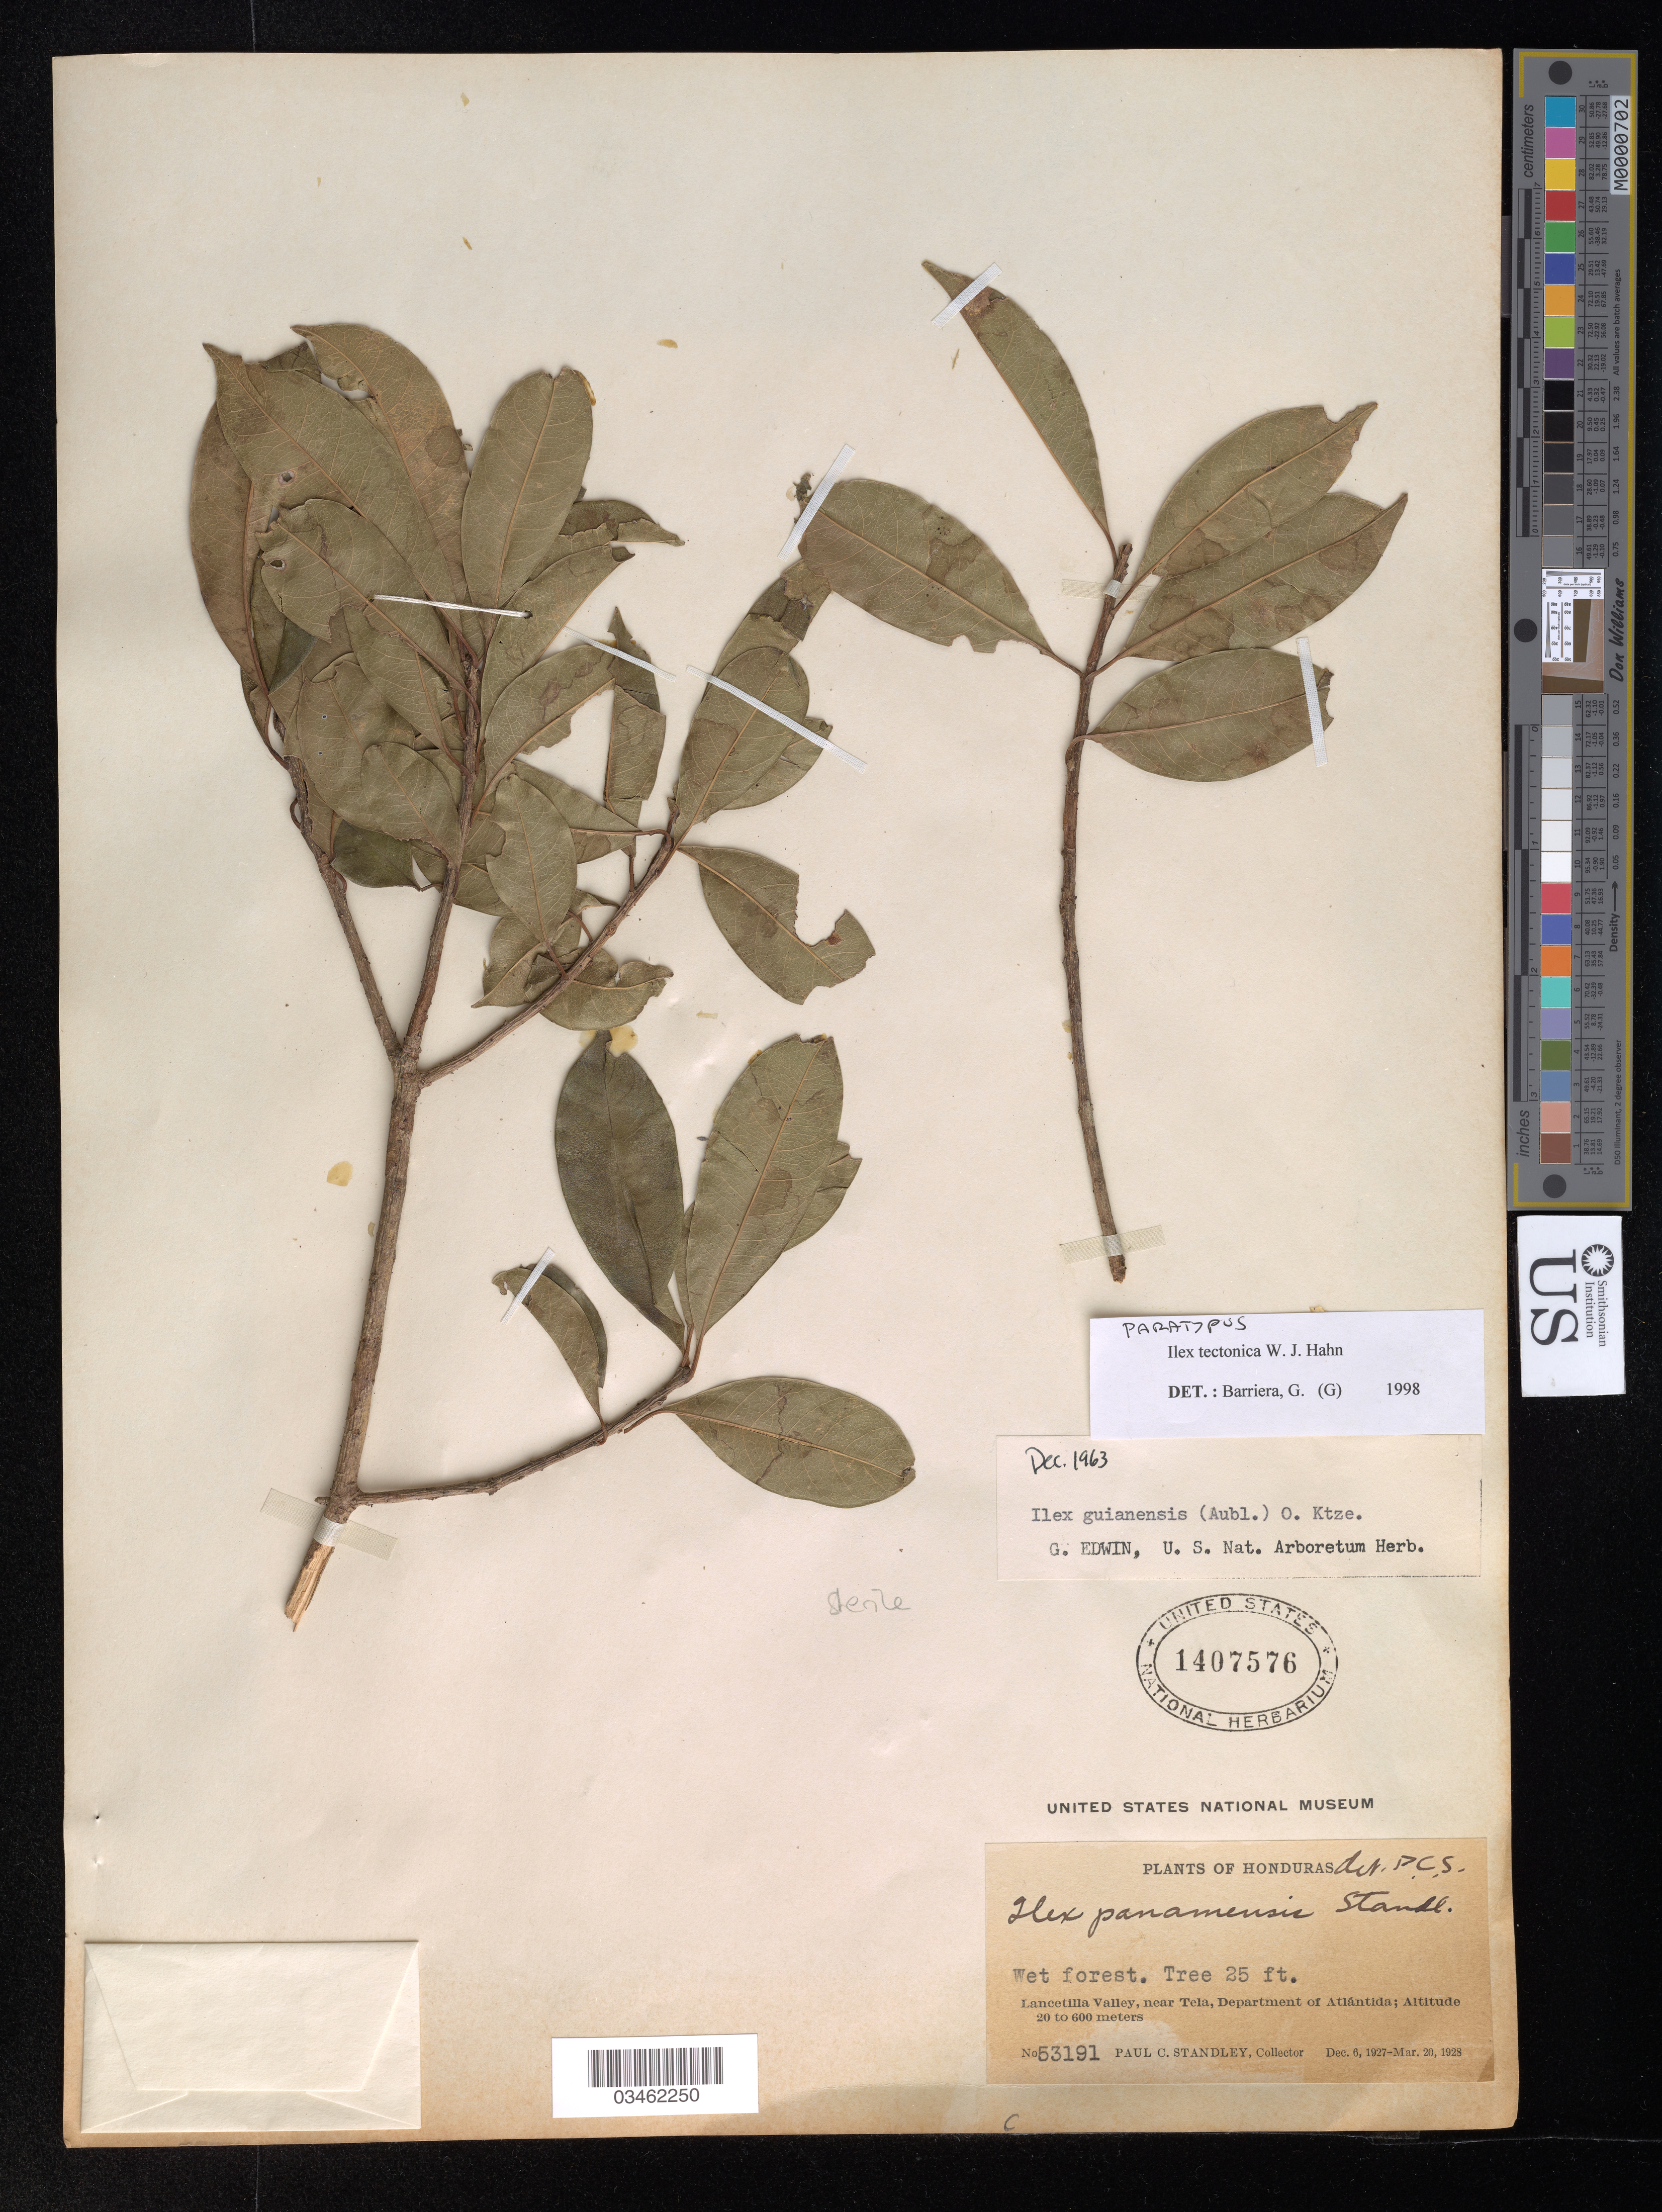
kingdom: Plantae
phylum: Tracheophyta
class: Magnoliopsida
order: Aquifoliales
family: Aquifoliaceae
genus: Ilex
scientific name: Ilex tectonica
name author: W.J. Hahn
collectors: P. C. Standley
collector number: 53191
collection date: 1928-03-20/1928-12-06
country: Honduras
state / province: Atlantida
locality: Lancetilla Valley, near Tela, Department of Atlántida.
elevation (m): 20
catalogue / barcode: US 1407576